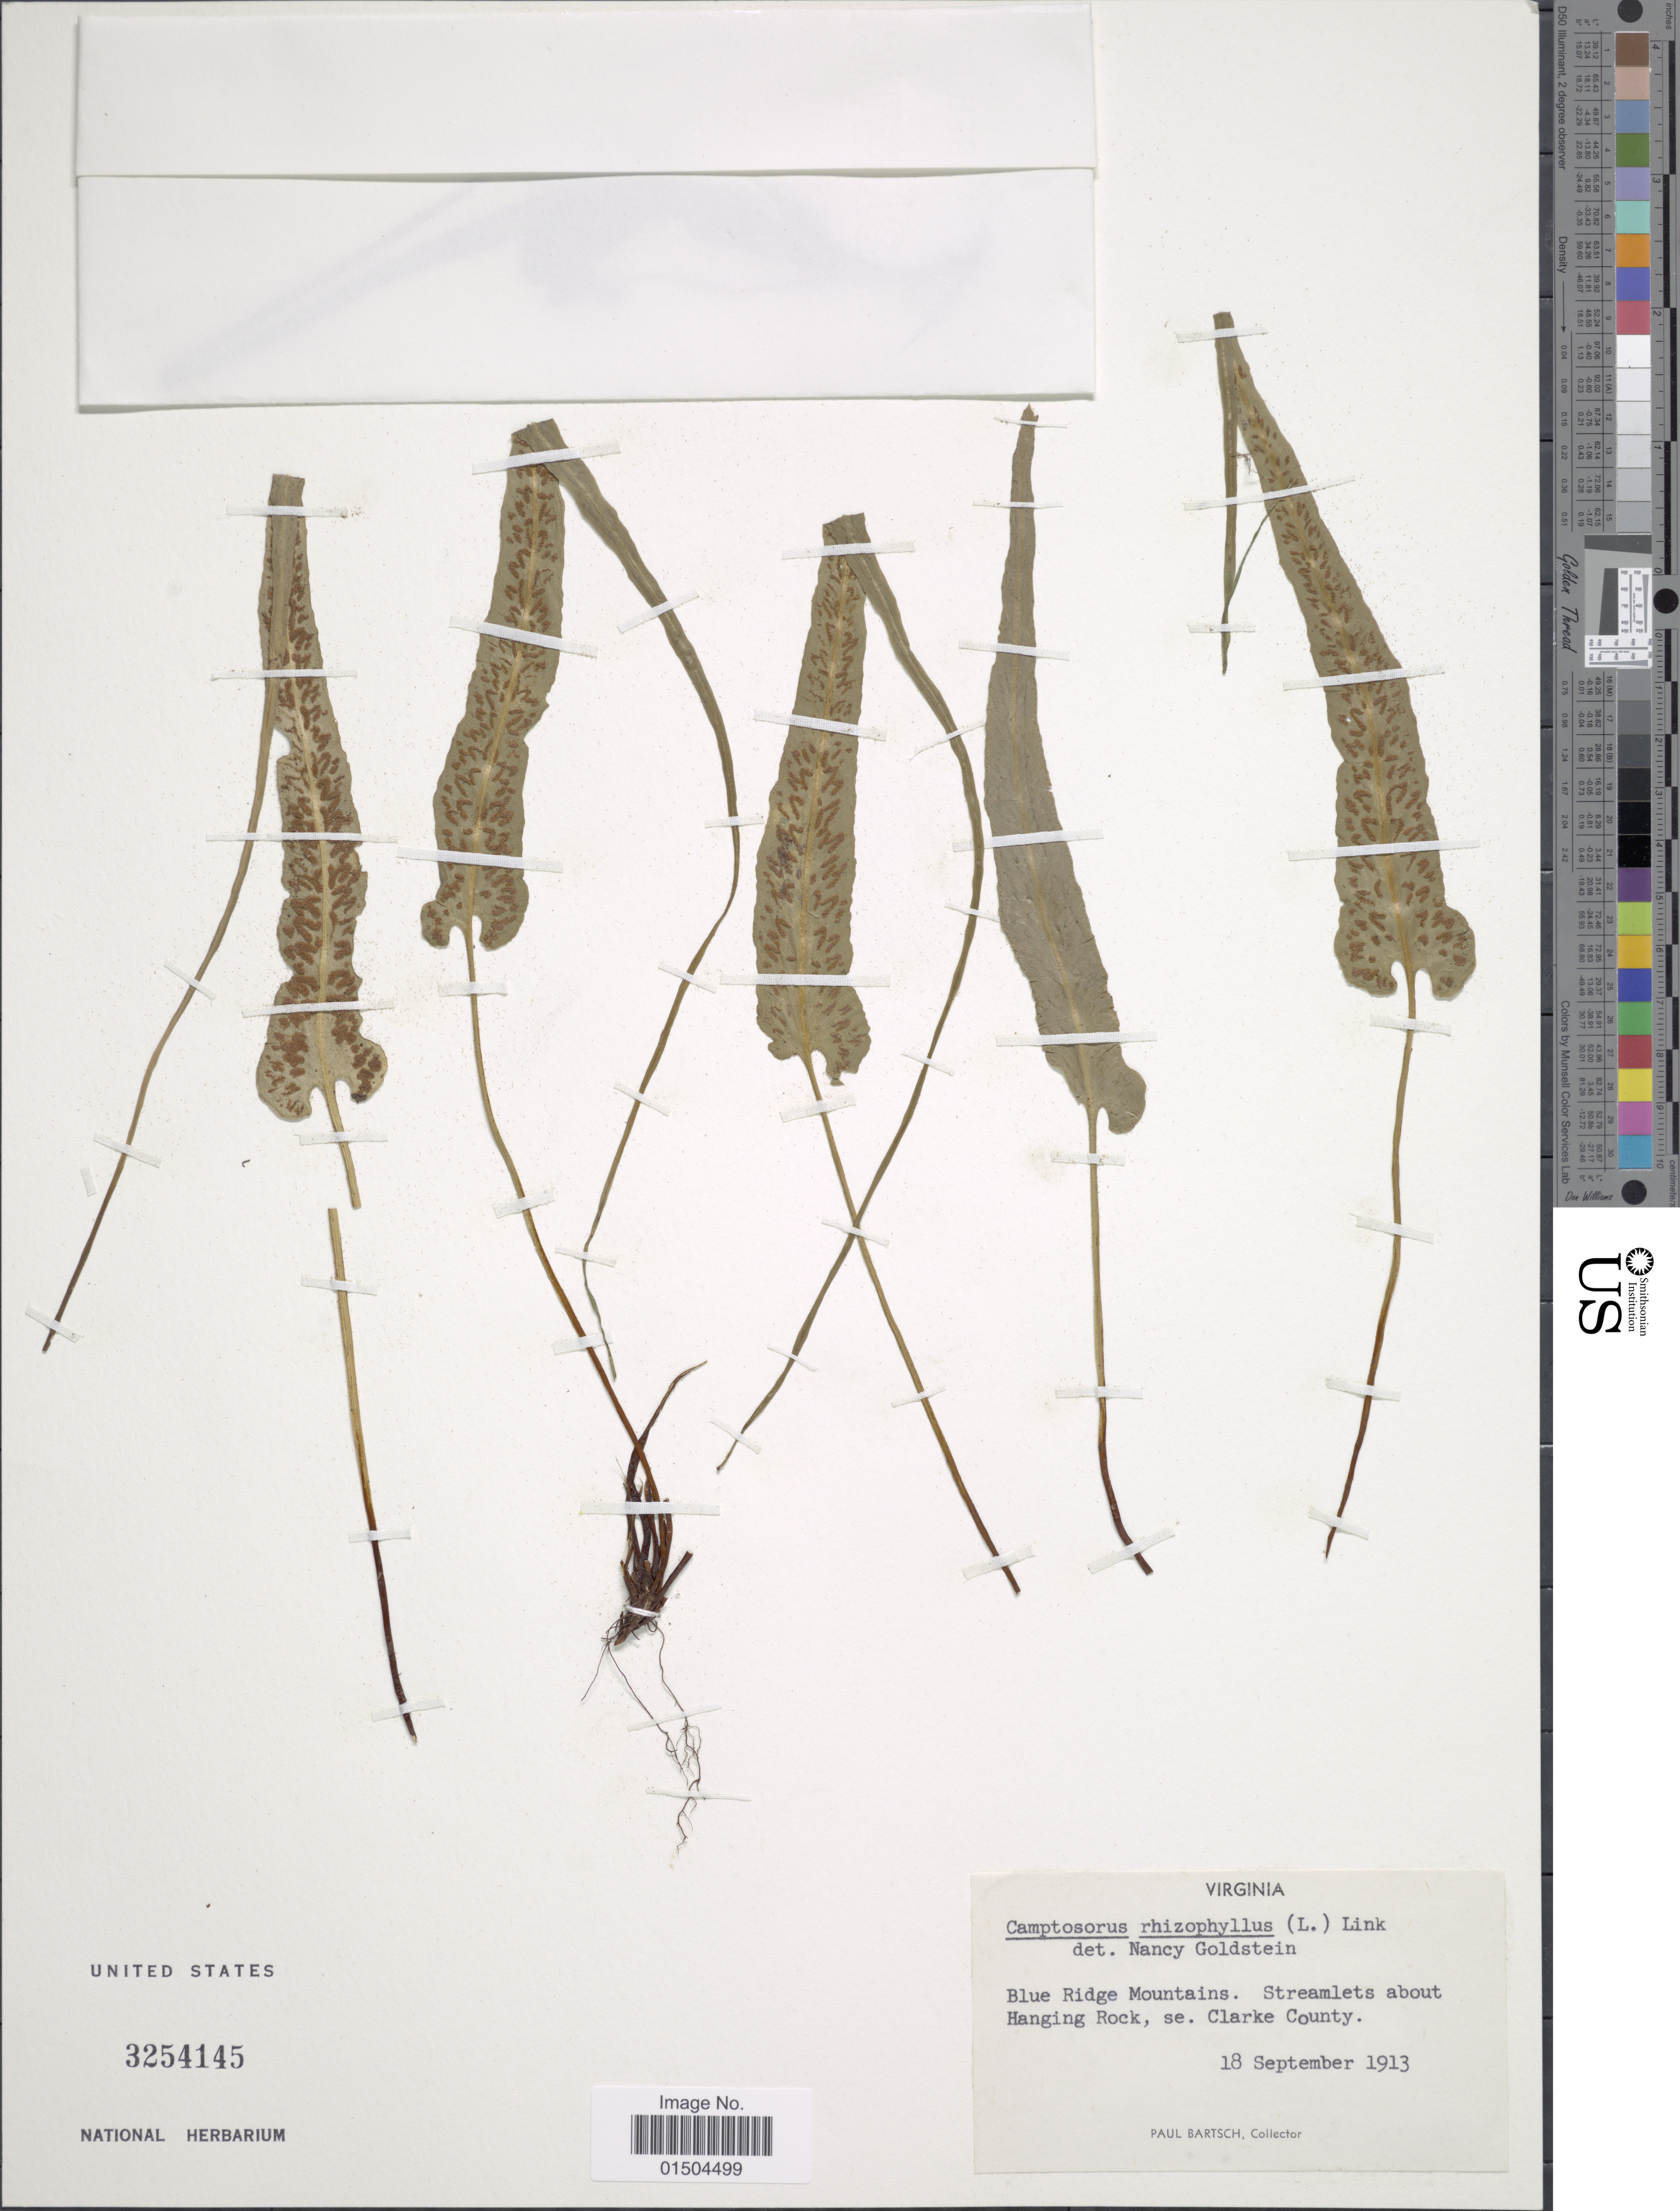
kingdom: Plantae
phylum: Tracheophyta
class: Polypodiopsida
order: Polypodiales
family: Aspleniaceae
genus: Asplenium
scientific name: Asplenium rhizophyllum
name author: L.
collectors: P. Bartsch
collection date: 1913-09-18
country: United States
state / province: Virginia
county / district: Clarke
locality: Blue Ridge Mountains. Streamlets about Hanging Rock, se. of Clarke County.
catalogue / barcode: US 3254145